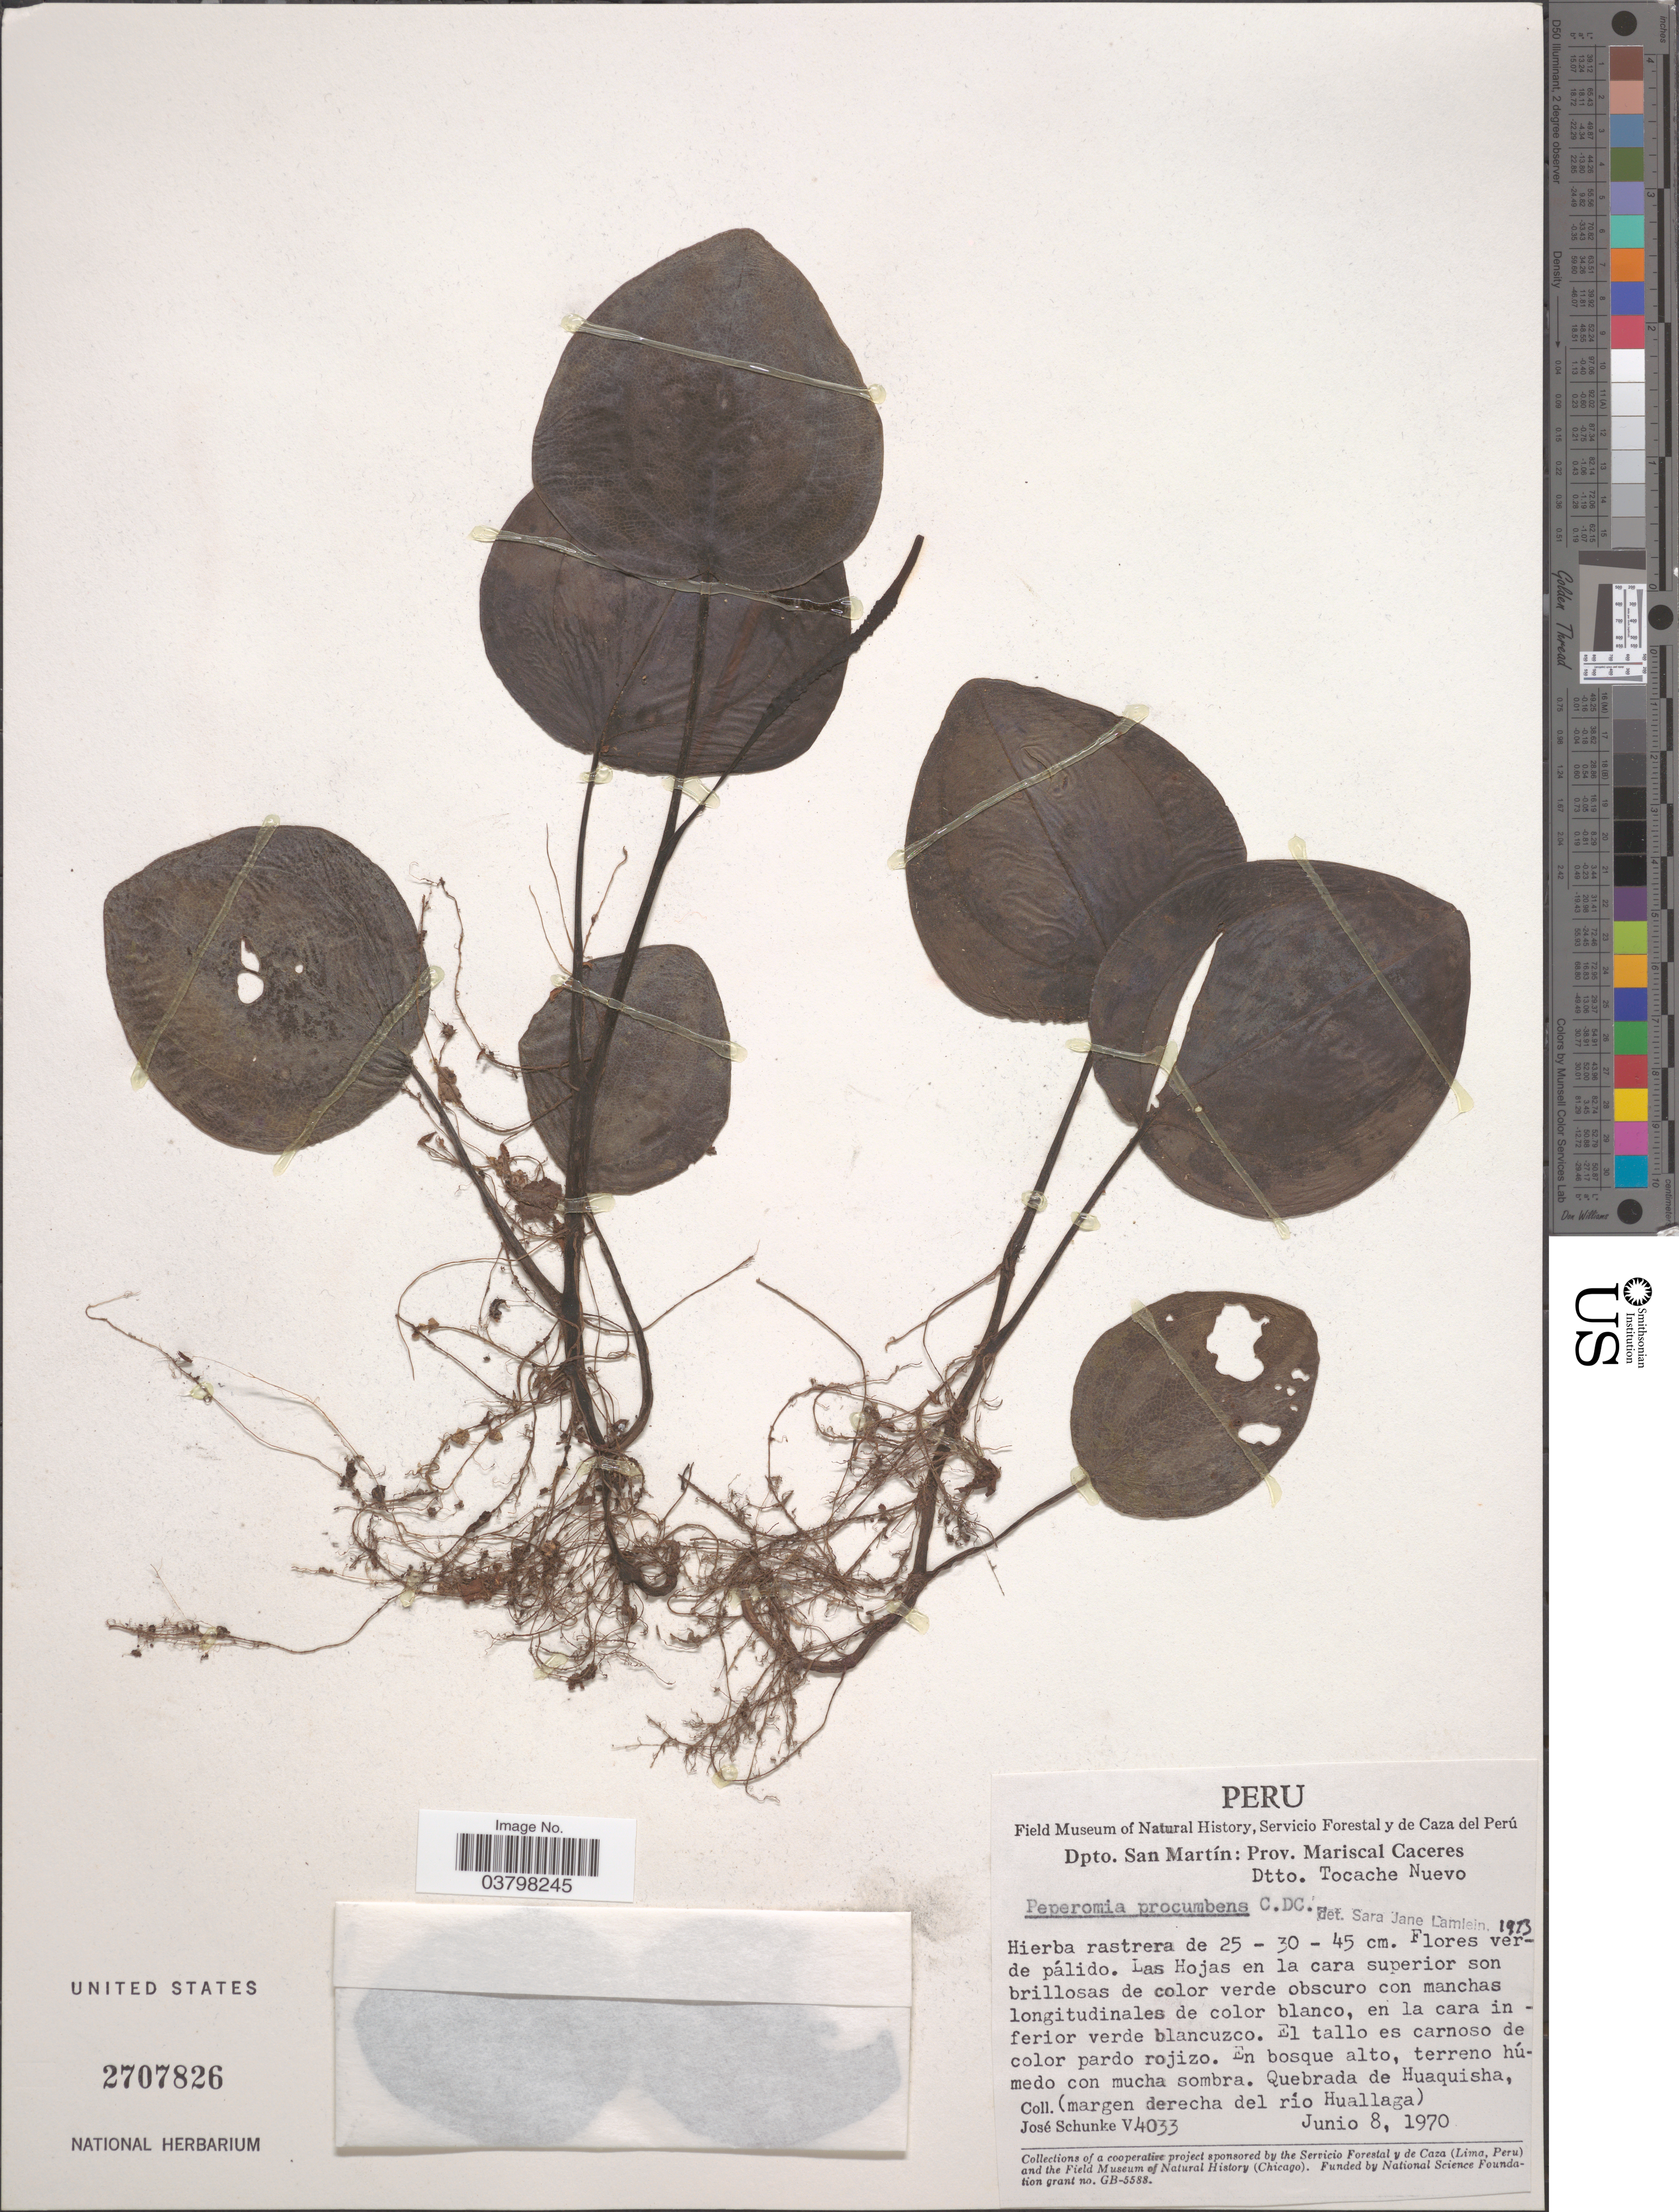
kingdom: Plantae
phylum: Tracheophyta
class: Magnoliopsida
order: Piperales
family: Piperaceae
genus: Peperomia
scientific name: Peperomia areolata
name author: Trel. in J.F. Macbr.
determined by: Jiménez, José Estaban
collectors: J. Schunke Vigo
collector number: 4033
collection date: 1970-06-08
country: Peru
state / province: San Martín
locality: Dpto. San Martín: Prov. Mariscal Caceres. Dtto. Tocache Nuevo. Quebrada de Huaquisha, (margen derecha del río Huallaga).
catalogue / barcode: US 2707826